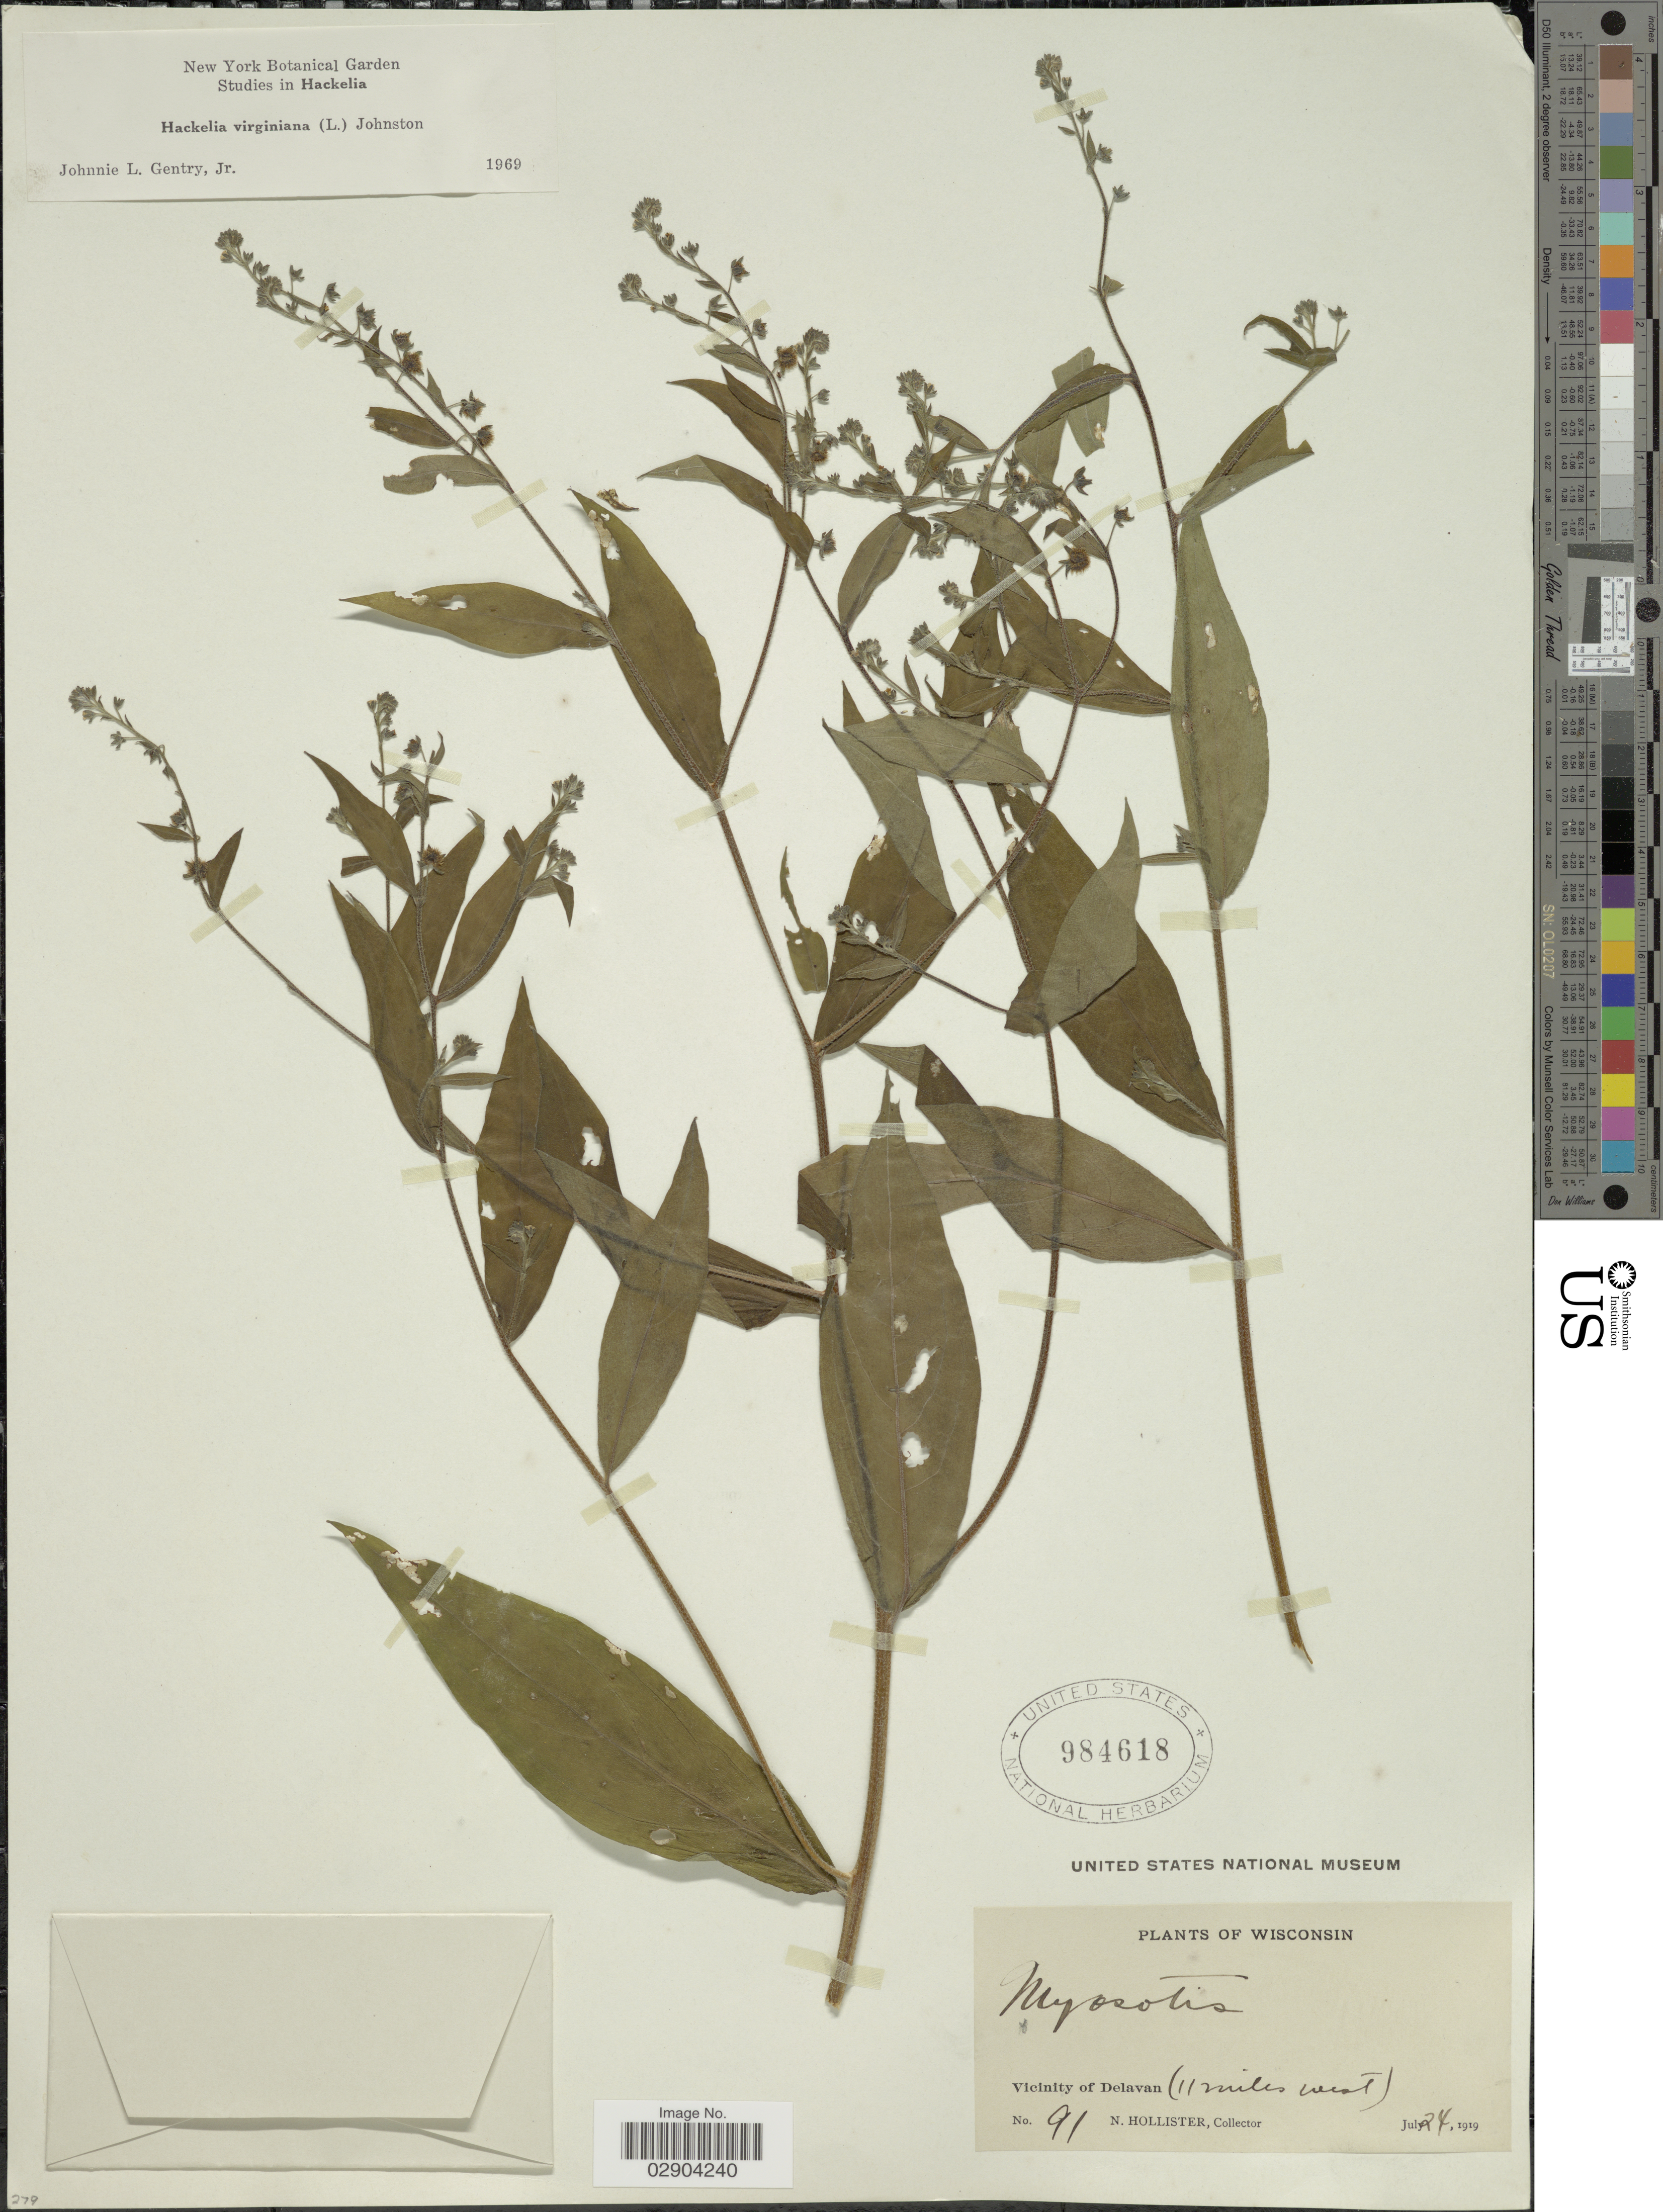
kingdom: Plantae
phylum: Tracheophyta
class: Magnoliopsida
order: Boraginales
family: Boraginaceae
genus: Hackelia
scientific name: Hackelia virginiana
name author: (L.) I.M. Johnst.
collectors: N. Hollister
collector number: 91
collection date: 1919-07-24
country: United States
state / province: Wisconsin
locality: Vicinity of Delavan (11 miles west).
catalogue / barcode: US 984618